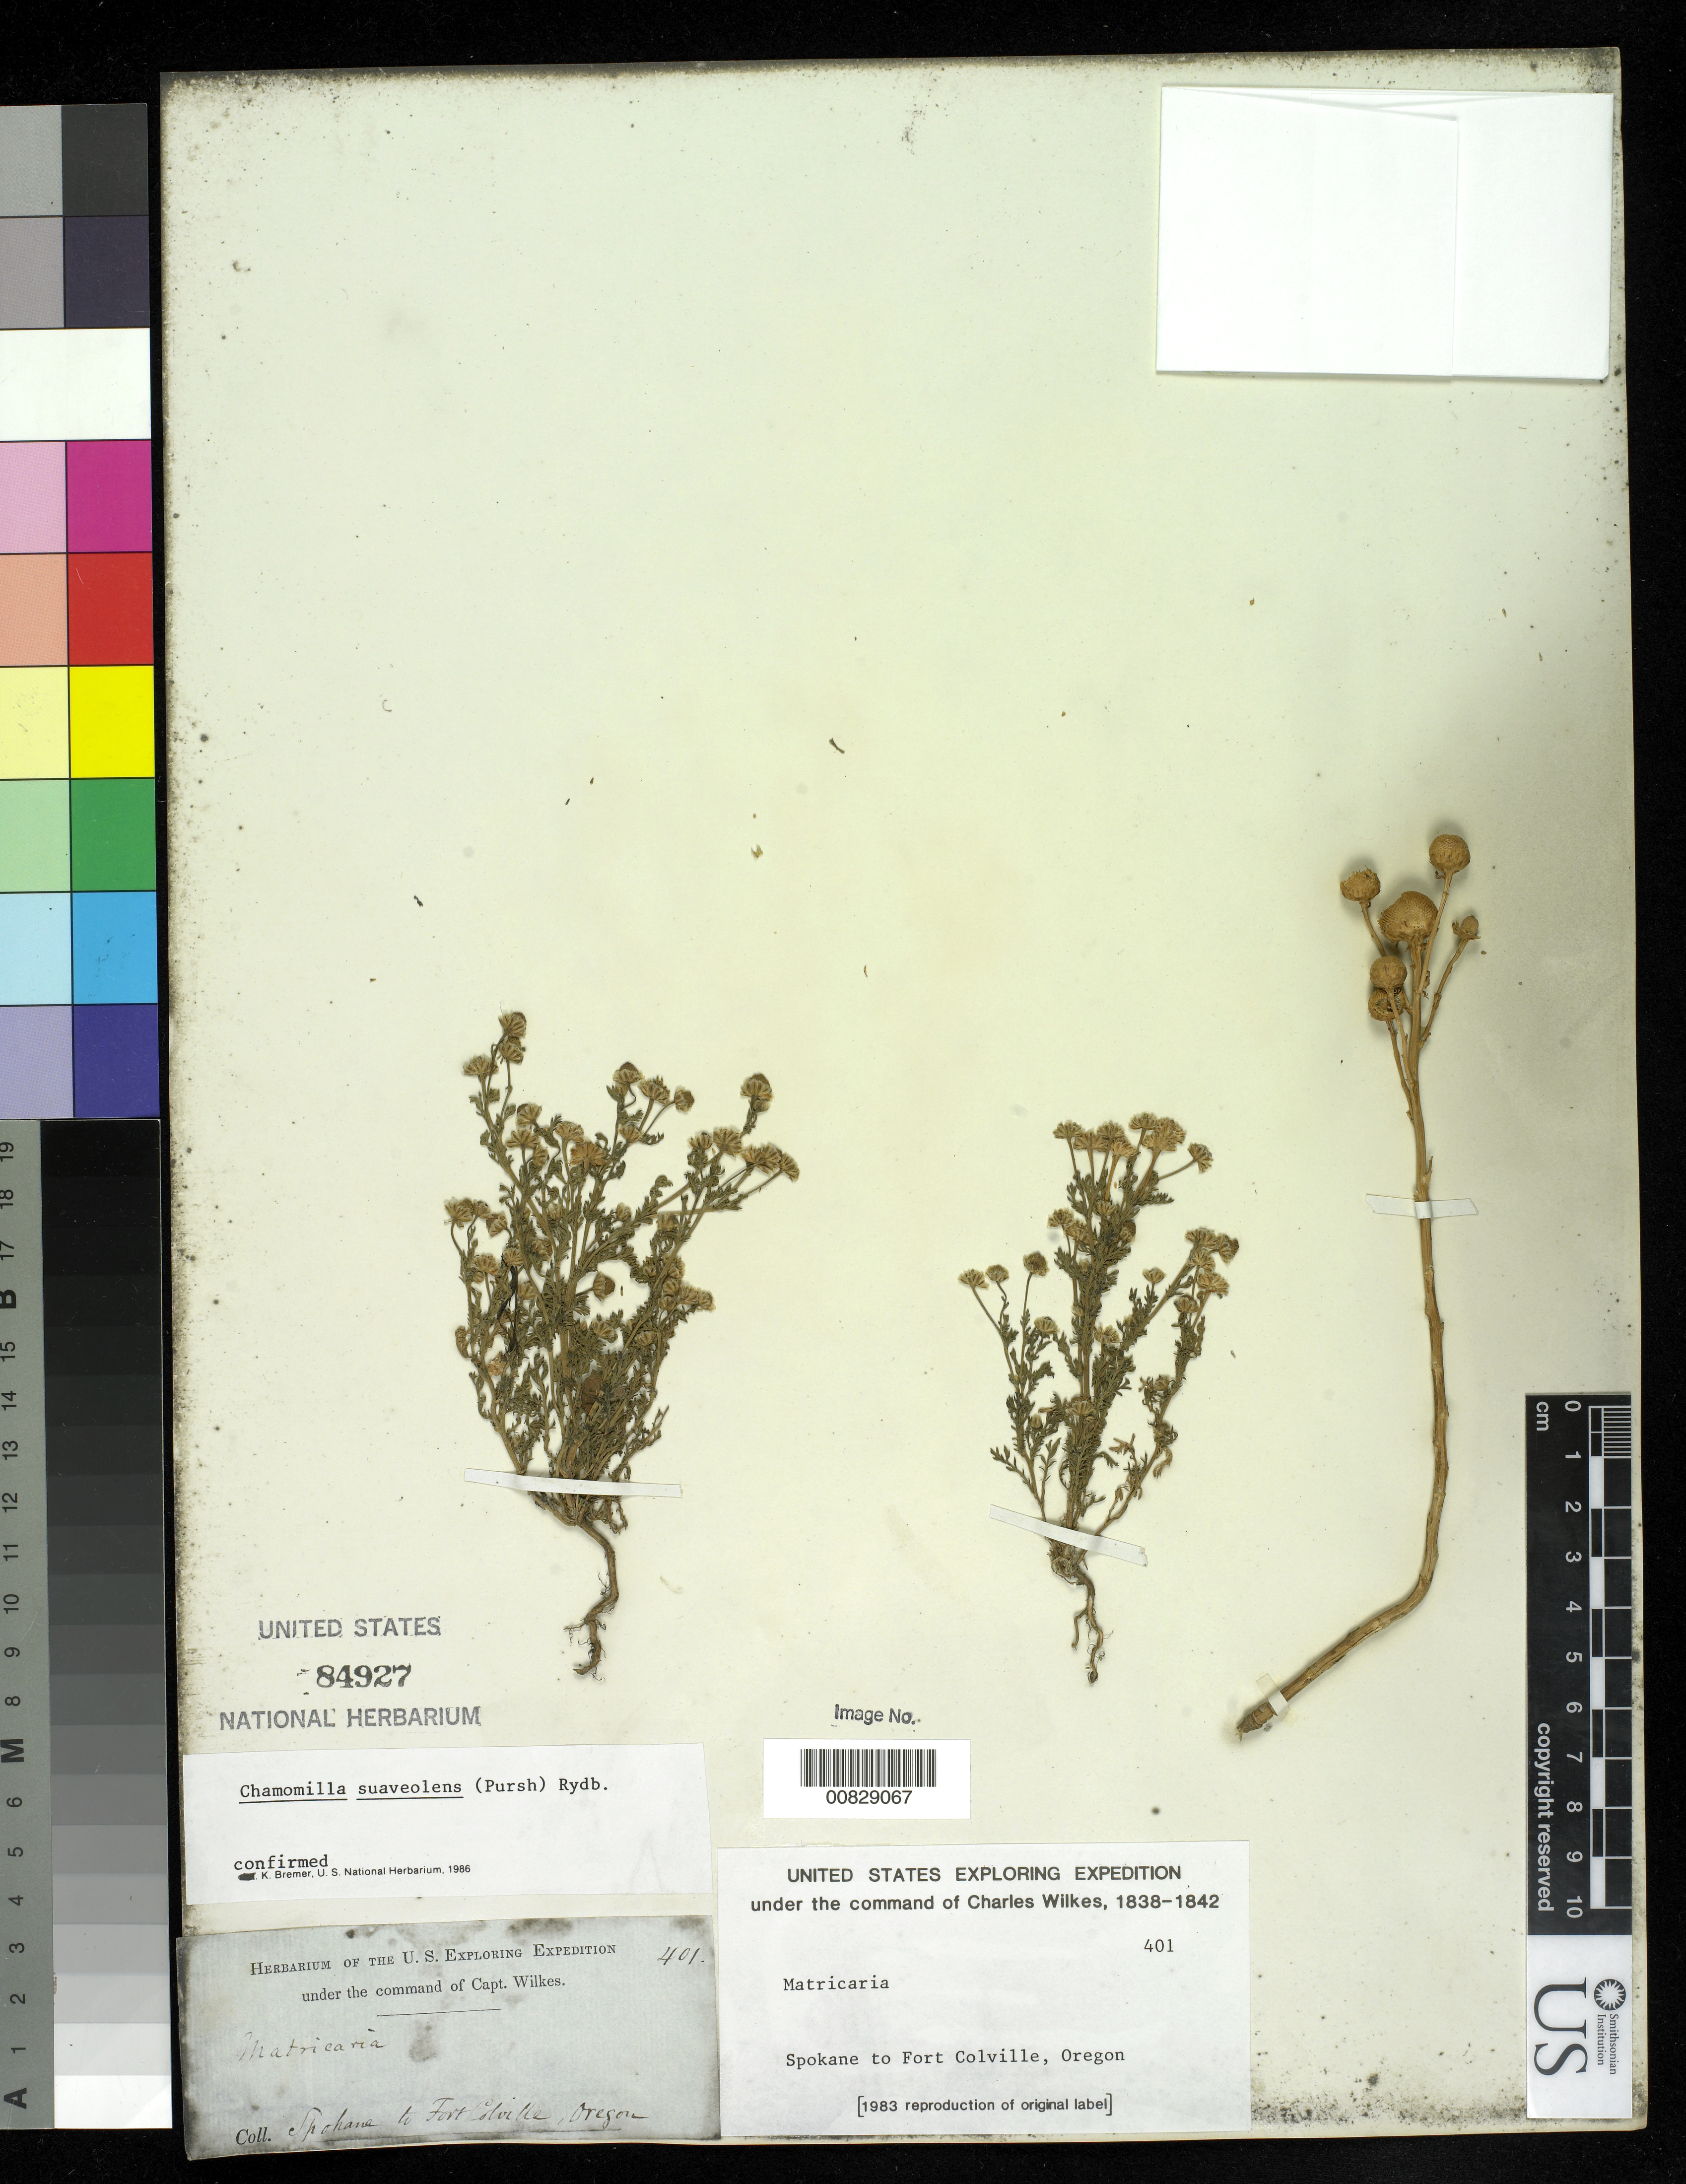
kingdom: Plantae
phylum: Tracheophyta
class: Magnoliopsida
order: Asterales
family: Asteraceae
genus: Matricaria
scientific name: Matricaria suaveolens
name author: Schinz & Thell.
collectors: Wilkes Explor. Exped.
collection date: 1838/1842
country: United States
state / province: Oregon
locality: Spokane to Fort Colville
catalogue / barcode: US 84927